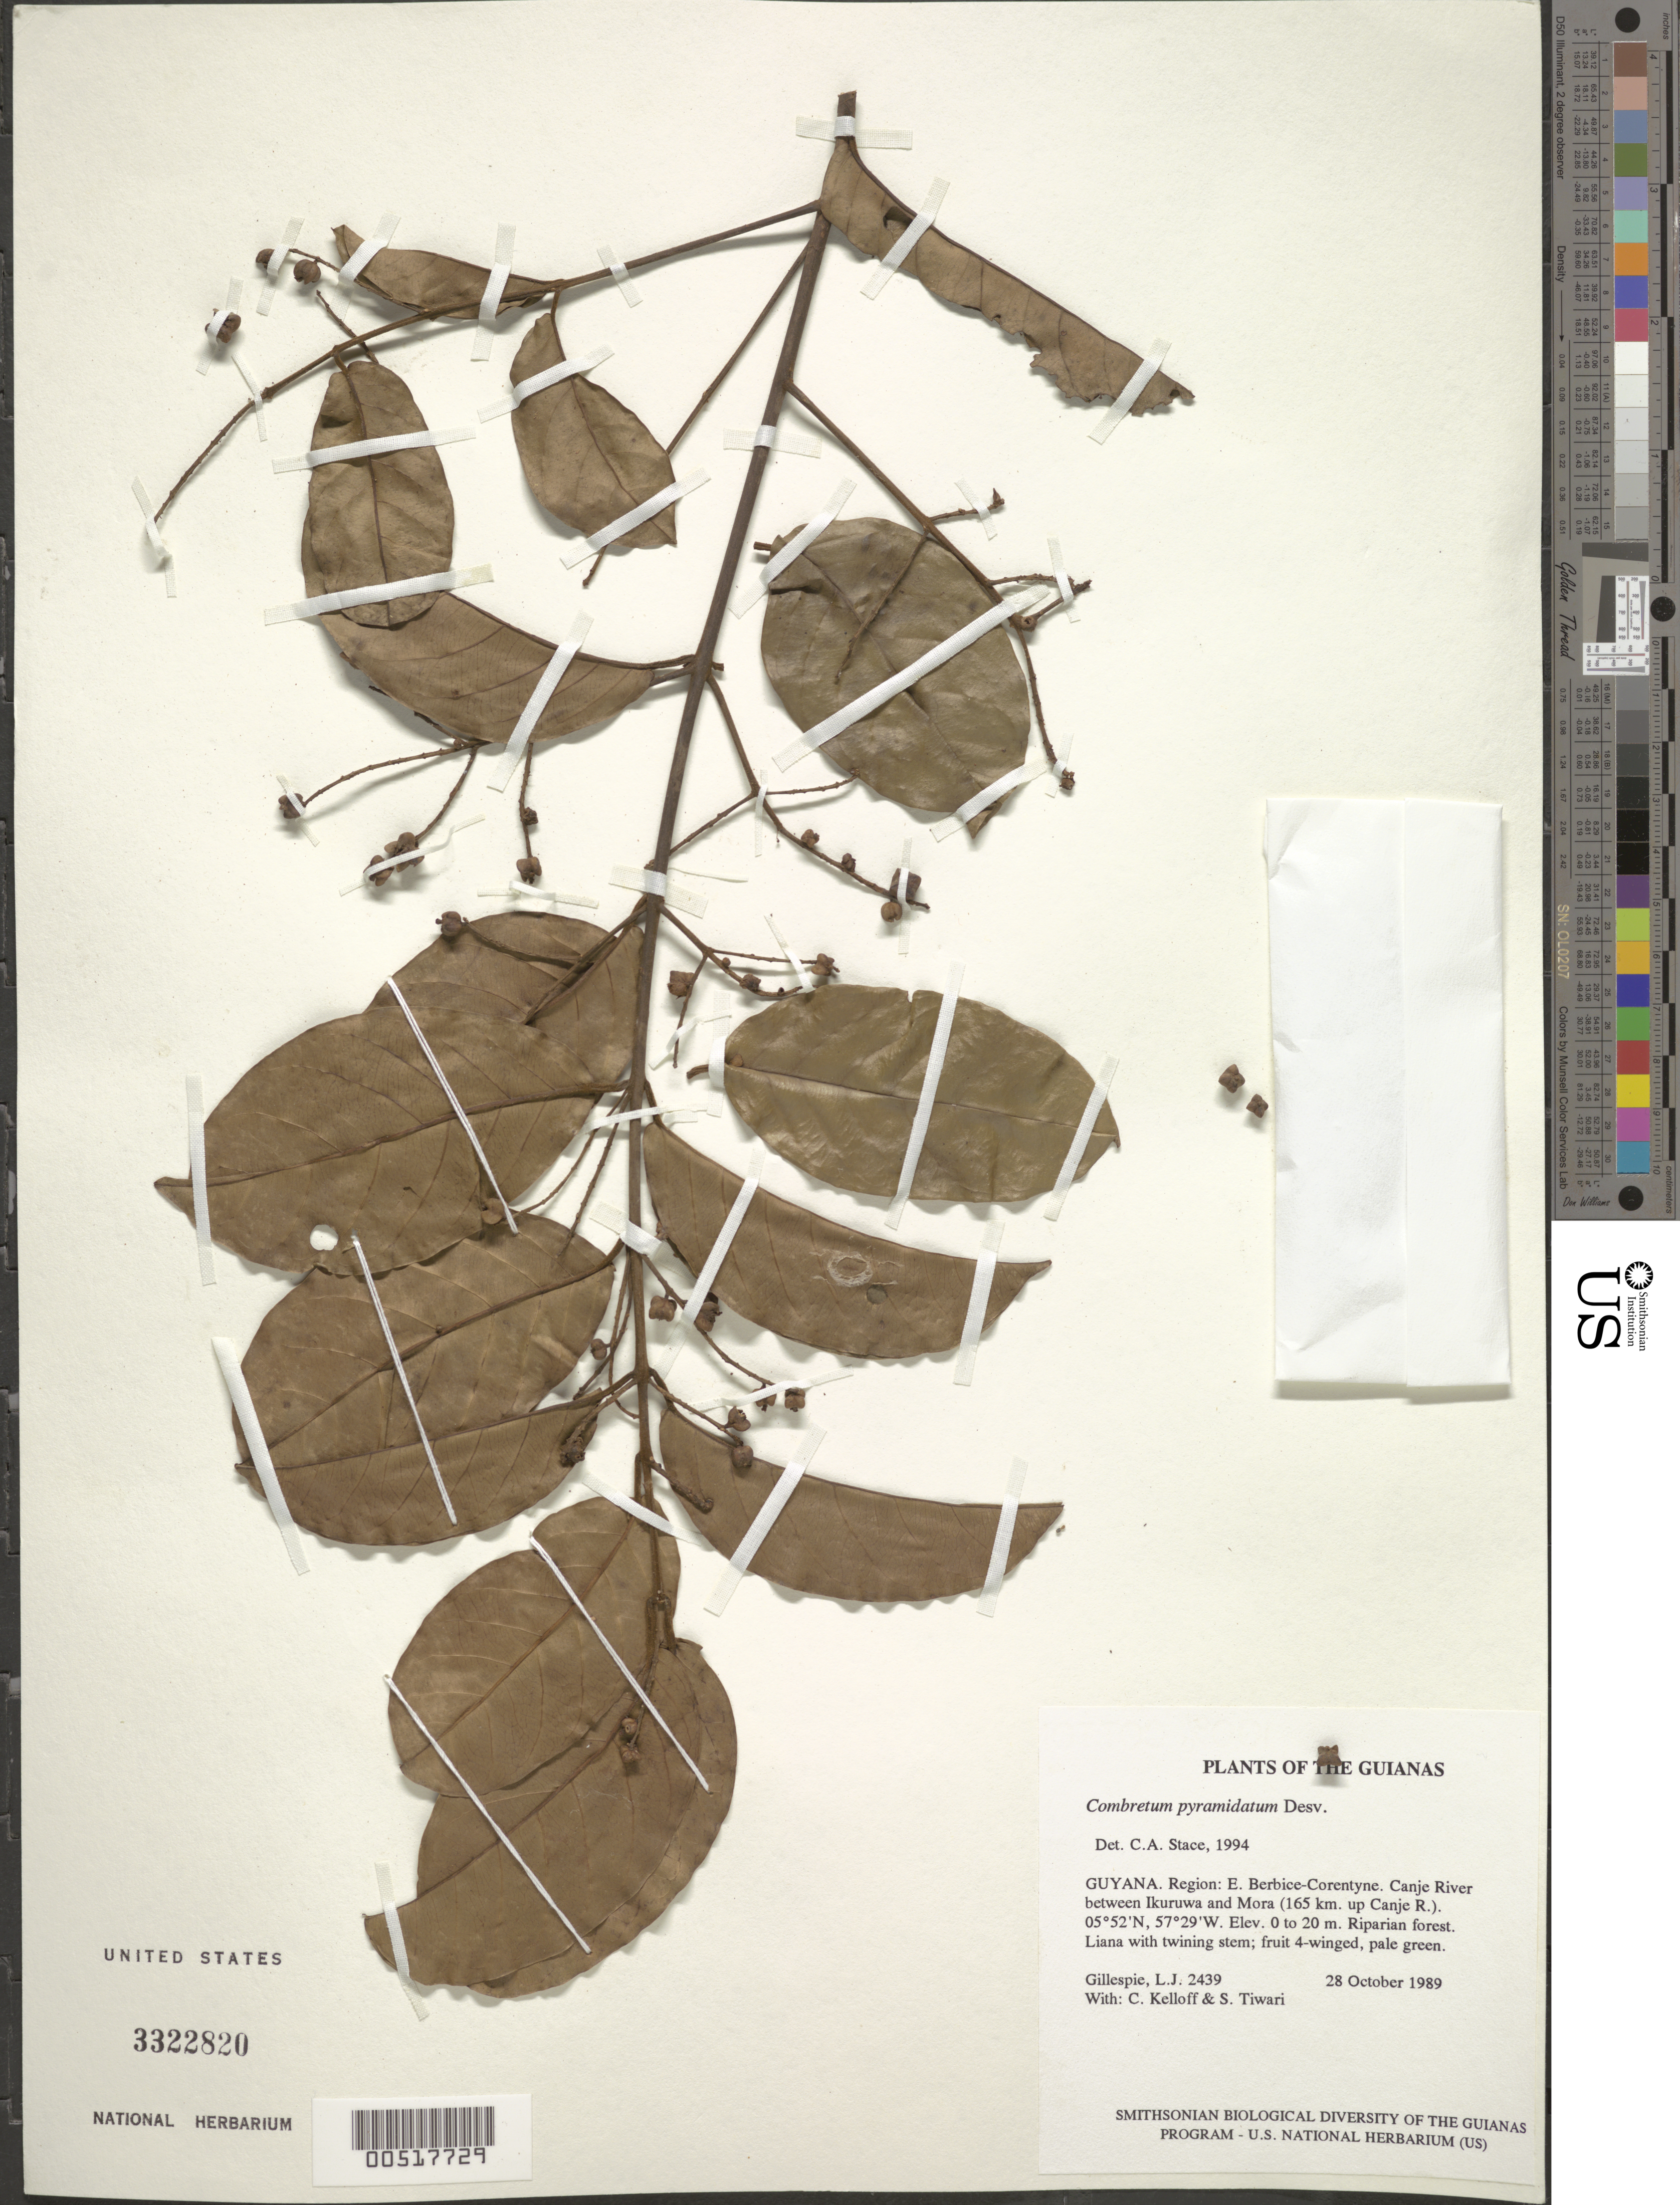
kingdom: Plantae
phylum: Tracheophyta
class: Magnoliopsida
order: Myrtales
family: Combretaceae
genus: Combretum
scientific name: Combretum pyramidatum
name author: Desv.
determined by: Stace, C. A.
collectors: L. J. Gillespie, C. L. Kelloff & S. Tiwari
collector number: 2439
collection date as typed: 28 October 1989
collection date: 1989-10-28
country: Guyana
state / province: E. Berbice-Corentyne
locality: Canje River between Ikuruwa and Mora (165 km. up Canje R.)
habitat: Riparian forest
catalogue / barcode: US 3322820